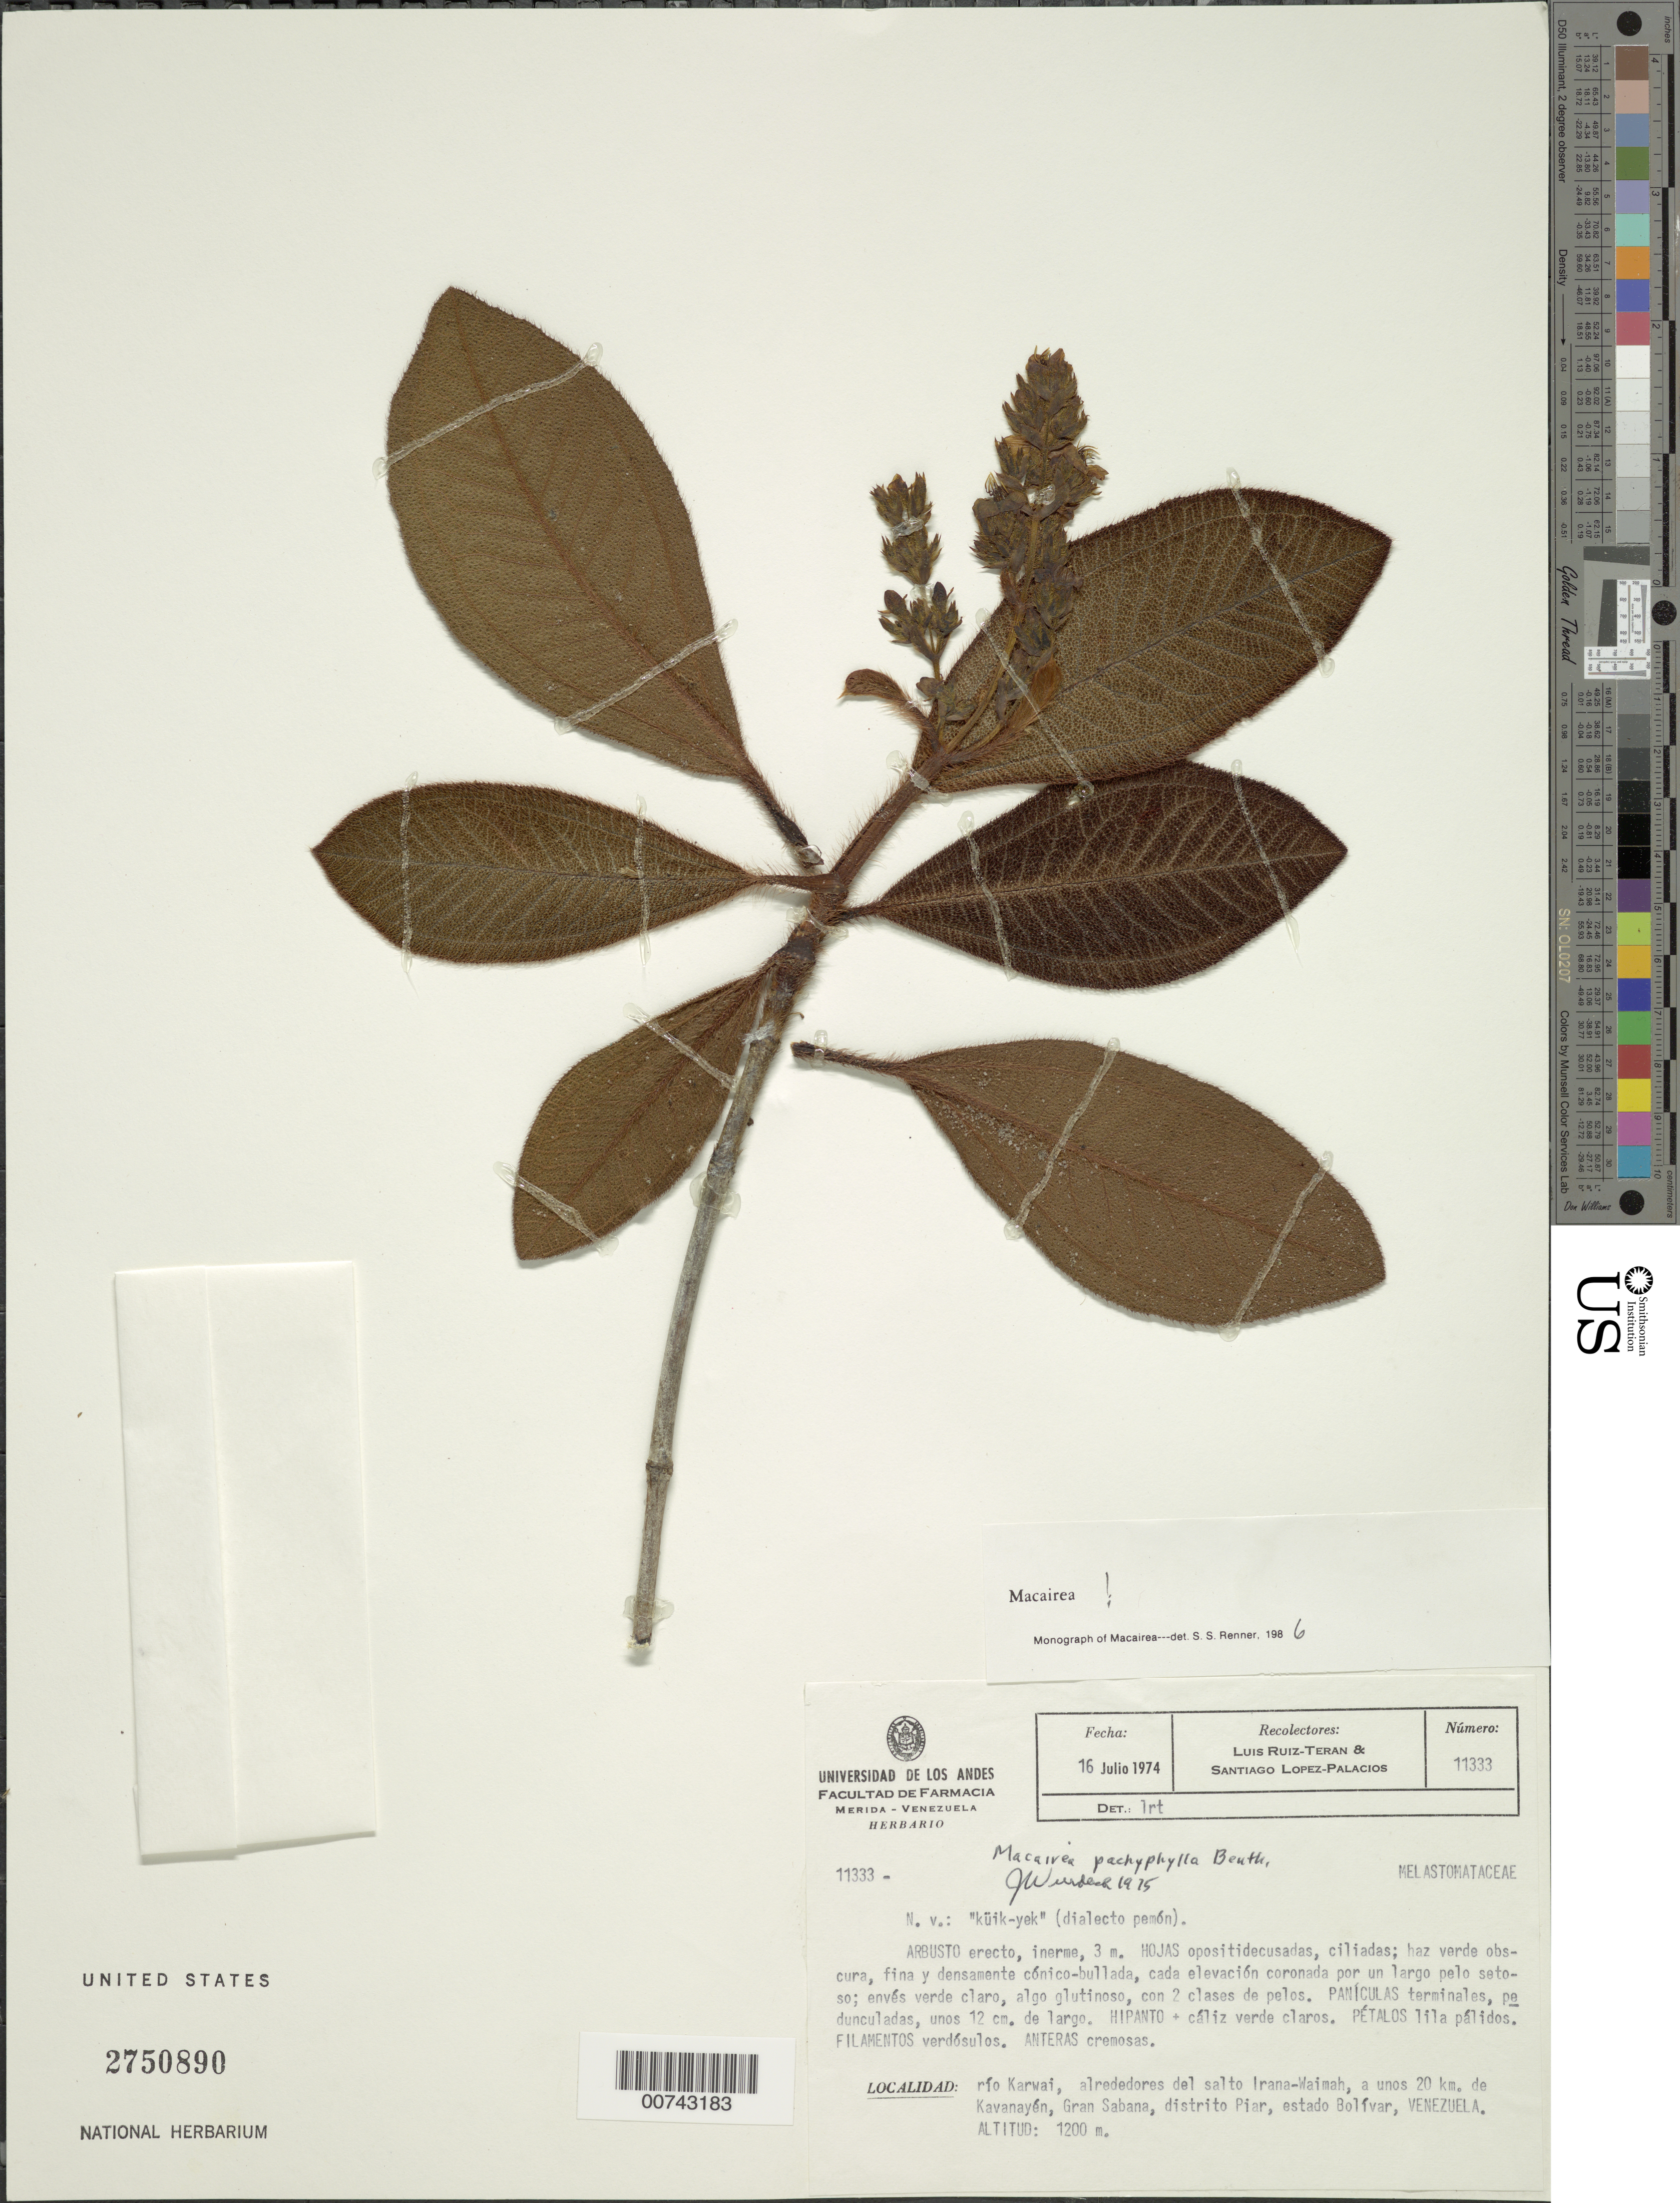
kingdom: Plantae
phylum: Tracheophyta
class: Magnoliopsida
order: Myrtales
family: Melastomataceae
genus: Macairea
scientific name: Macairea pachyphylla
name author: Benth.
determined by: Wurdack, John J., (US), US (UNITED STATES)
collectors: L. E. Ruíz-Terán & S. López-Palacios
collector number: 11333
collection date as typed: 16-Jul-74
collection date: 1974-07-16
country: Venezuela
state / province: Bolívar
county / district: Piar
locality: Río Karwai, Salto Irana-Waimáh, 20 km de Kavanayén, Gran Sabana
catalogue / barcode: US 2750890